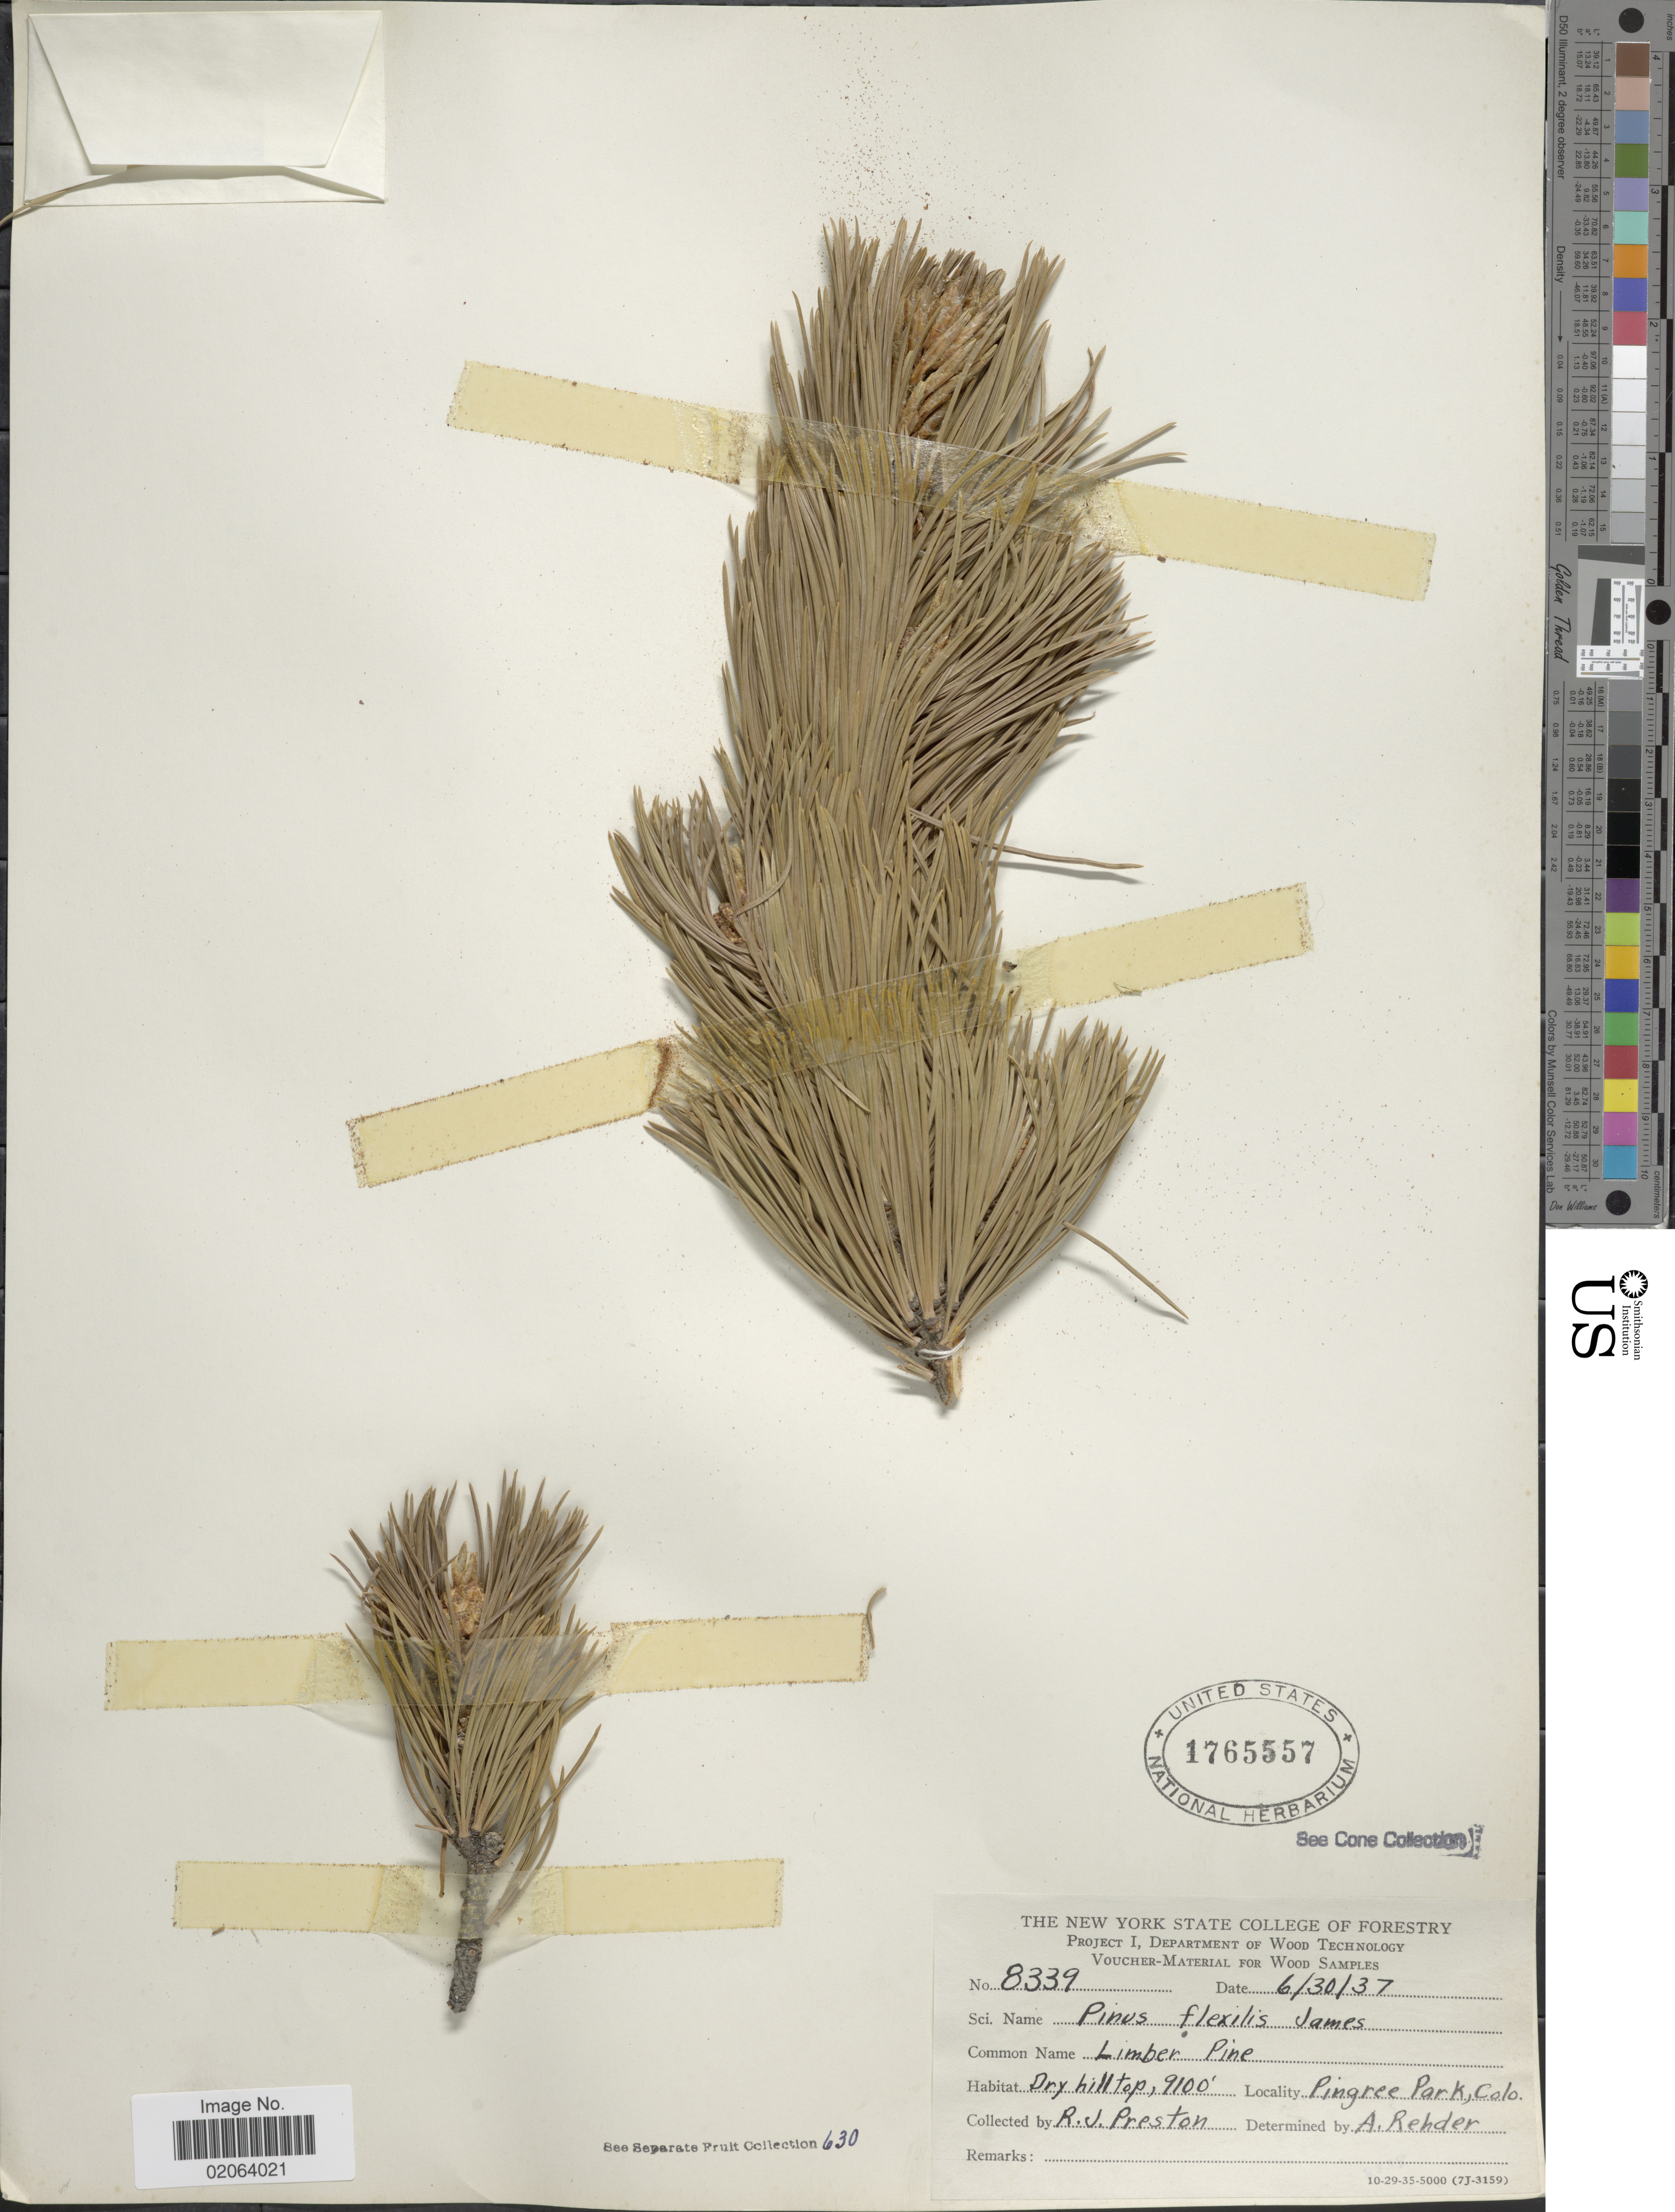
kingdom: Plantae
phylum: Tracheophyta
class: Pinopsida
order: Pinales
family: Pinaceae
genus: Pinus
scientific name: Pinus flexilis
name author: E. James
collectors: R. J. Preston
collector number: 8339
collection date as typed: Transcribed d/m/y: 30/6/37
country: United States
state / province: Colorado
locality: Pingree Park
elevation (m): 2774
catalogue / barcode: US 1765557